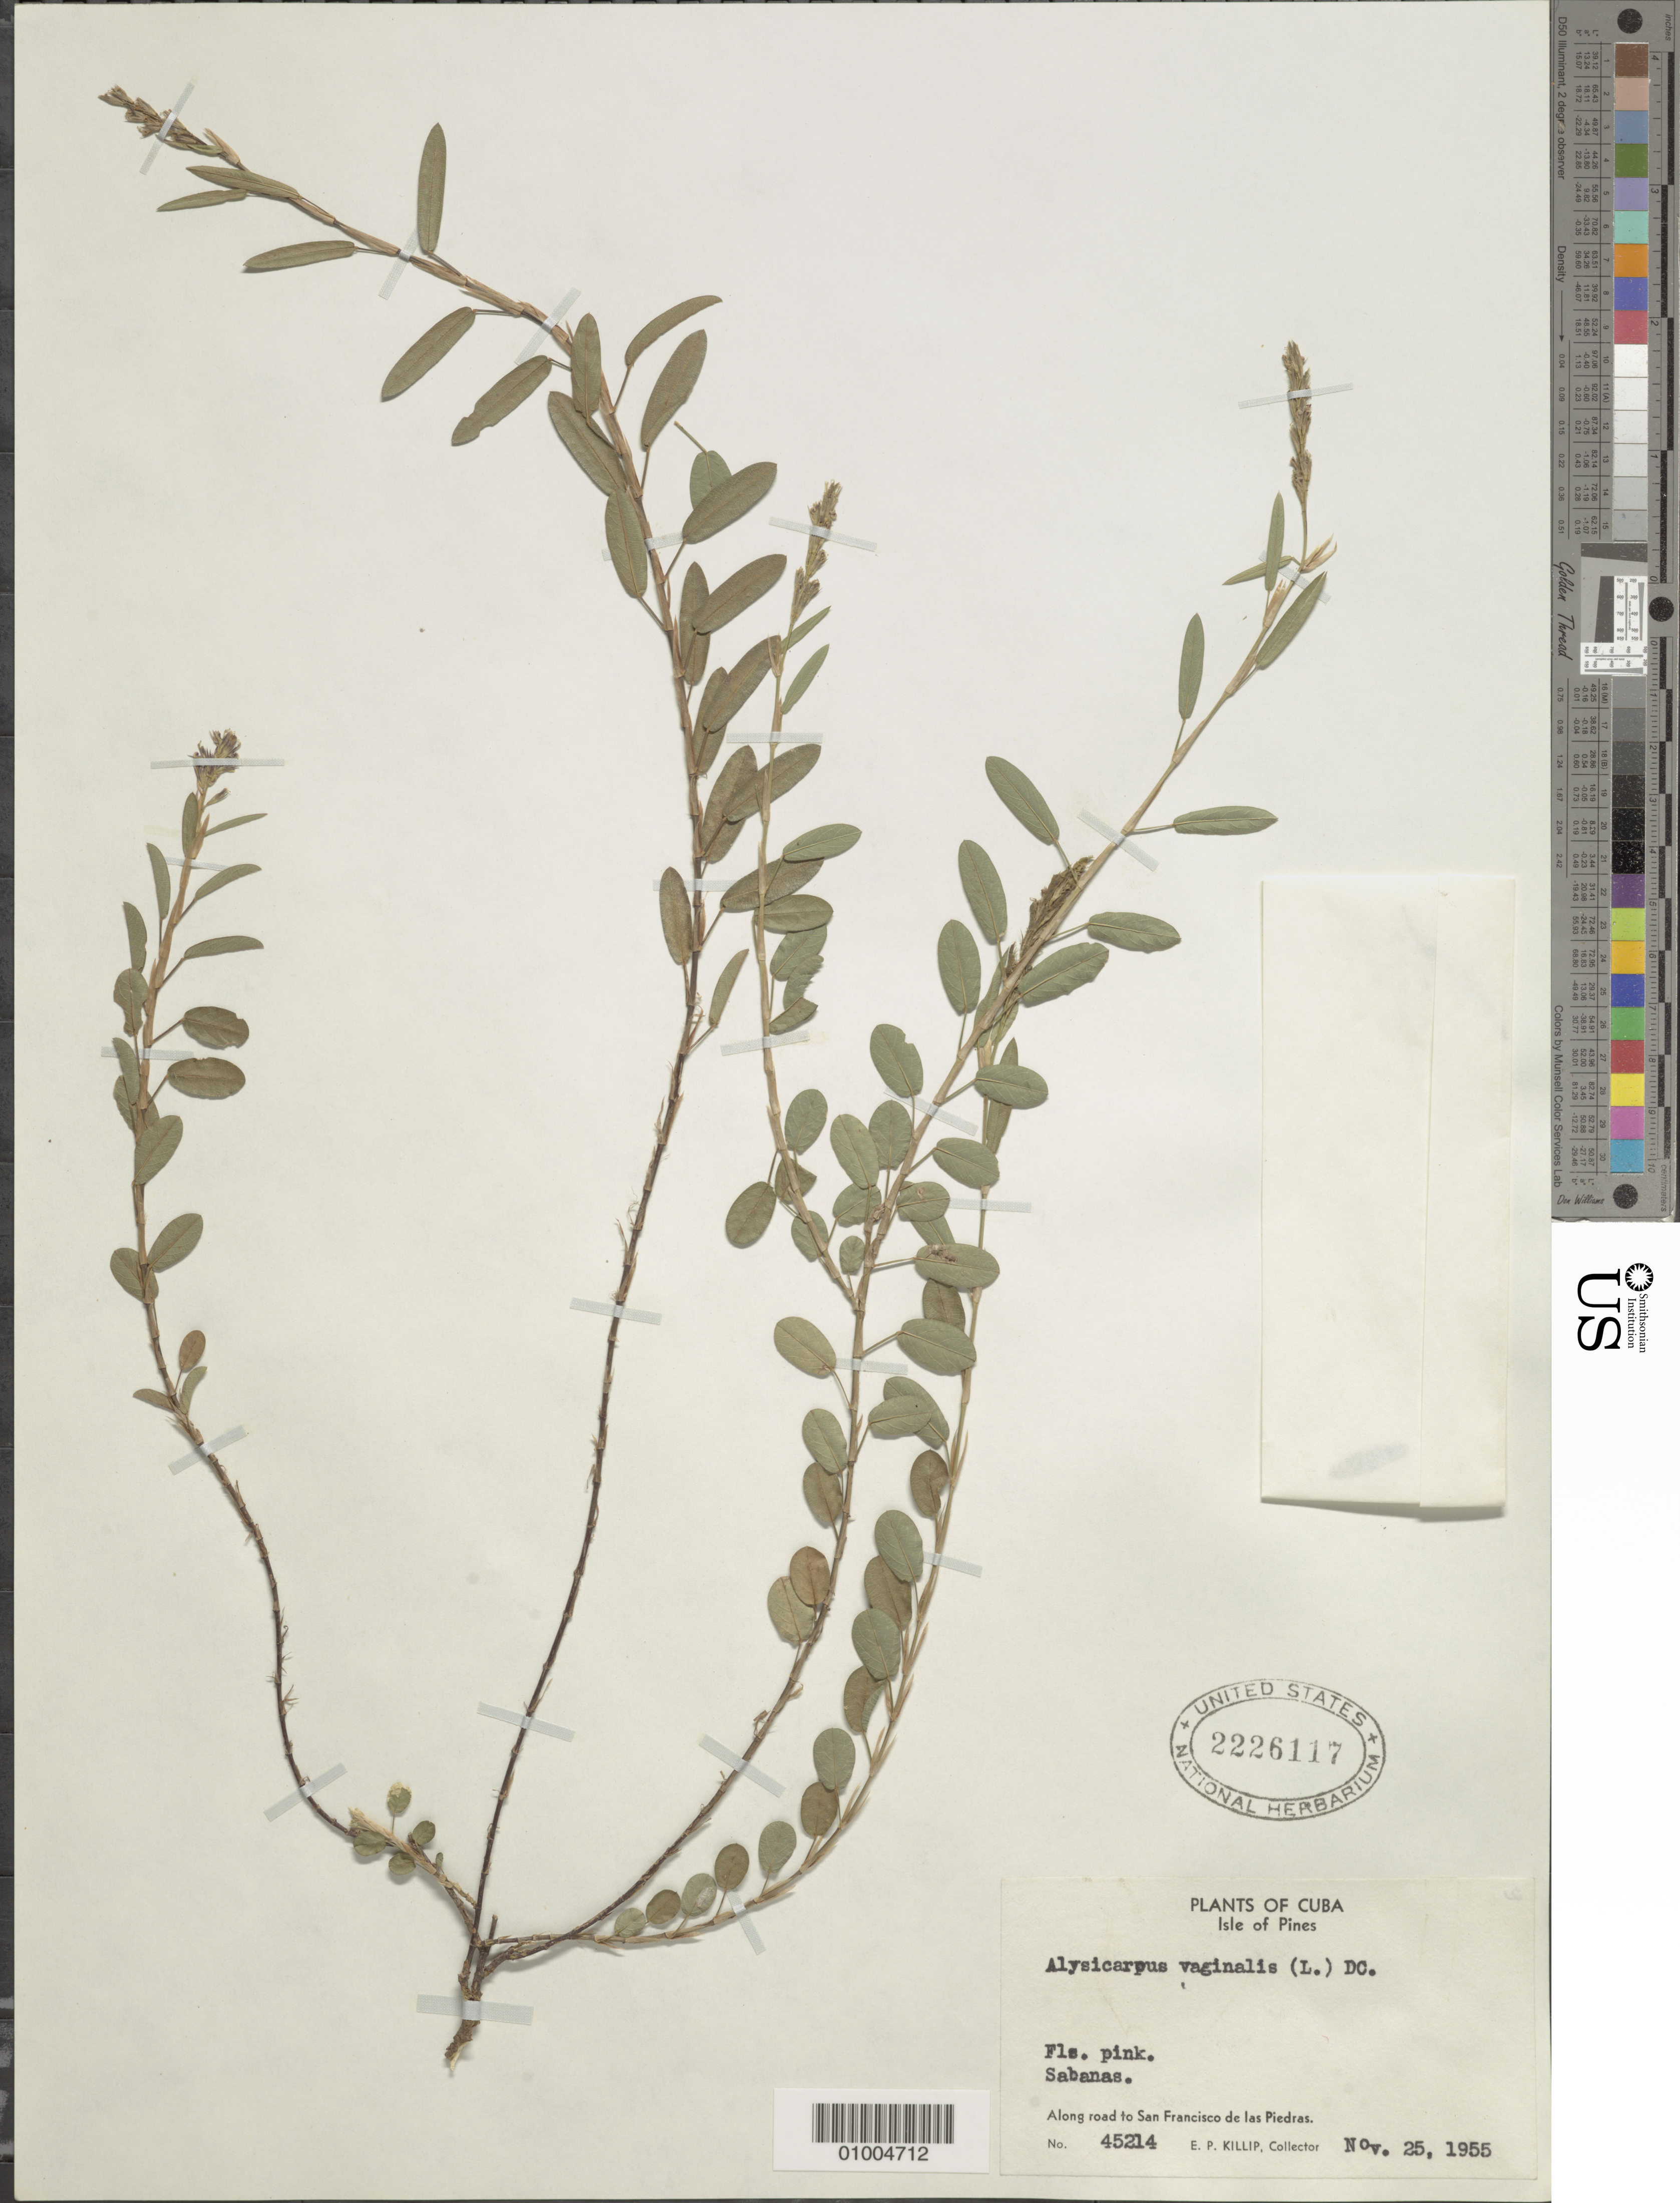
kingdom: Plantae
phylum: Tracheophyta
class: Magnoliopsida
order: Fabales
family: Fabaceae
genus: Alysicarpus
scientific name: Alysicarpus vaginalis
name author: (L.) DC.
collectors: E. P. Killip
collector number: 45214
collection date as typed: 25 Nov 1955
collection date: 1955-11-25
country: Cuba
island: Isla de la Juventud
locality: Isle of Pines, Along road to San Fransicsco de las Piedras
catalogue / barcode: US 2226117